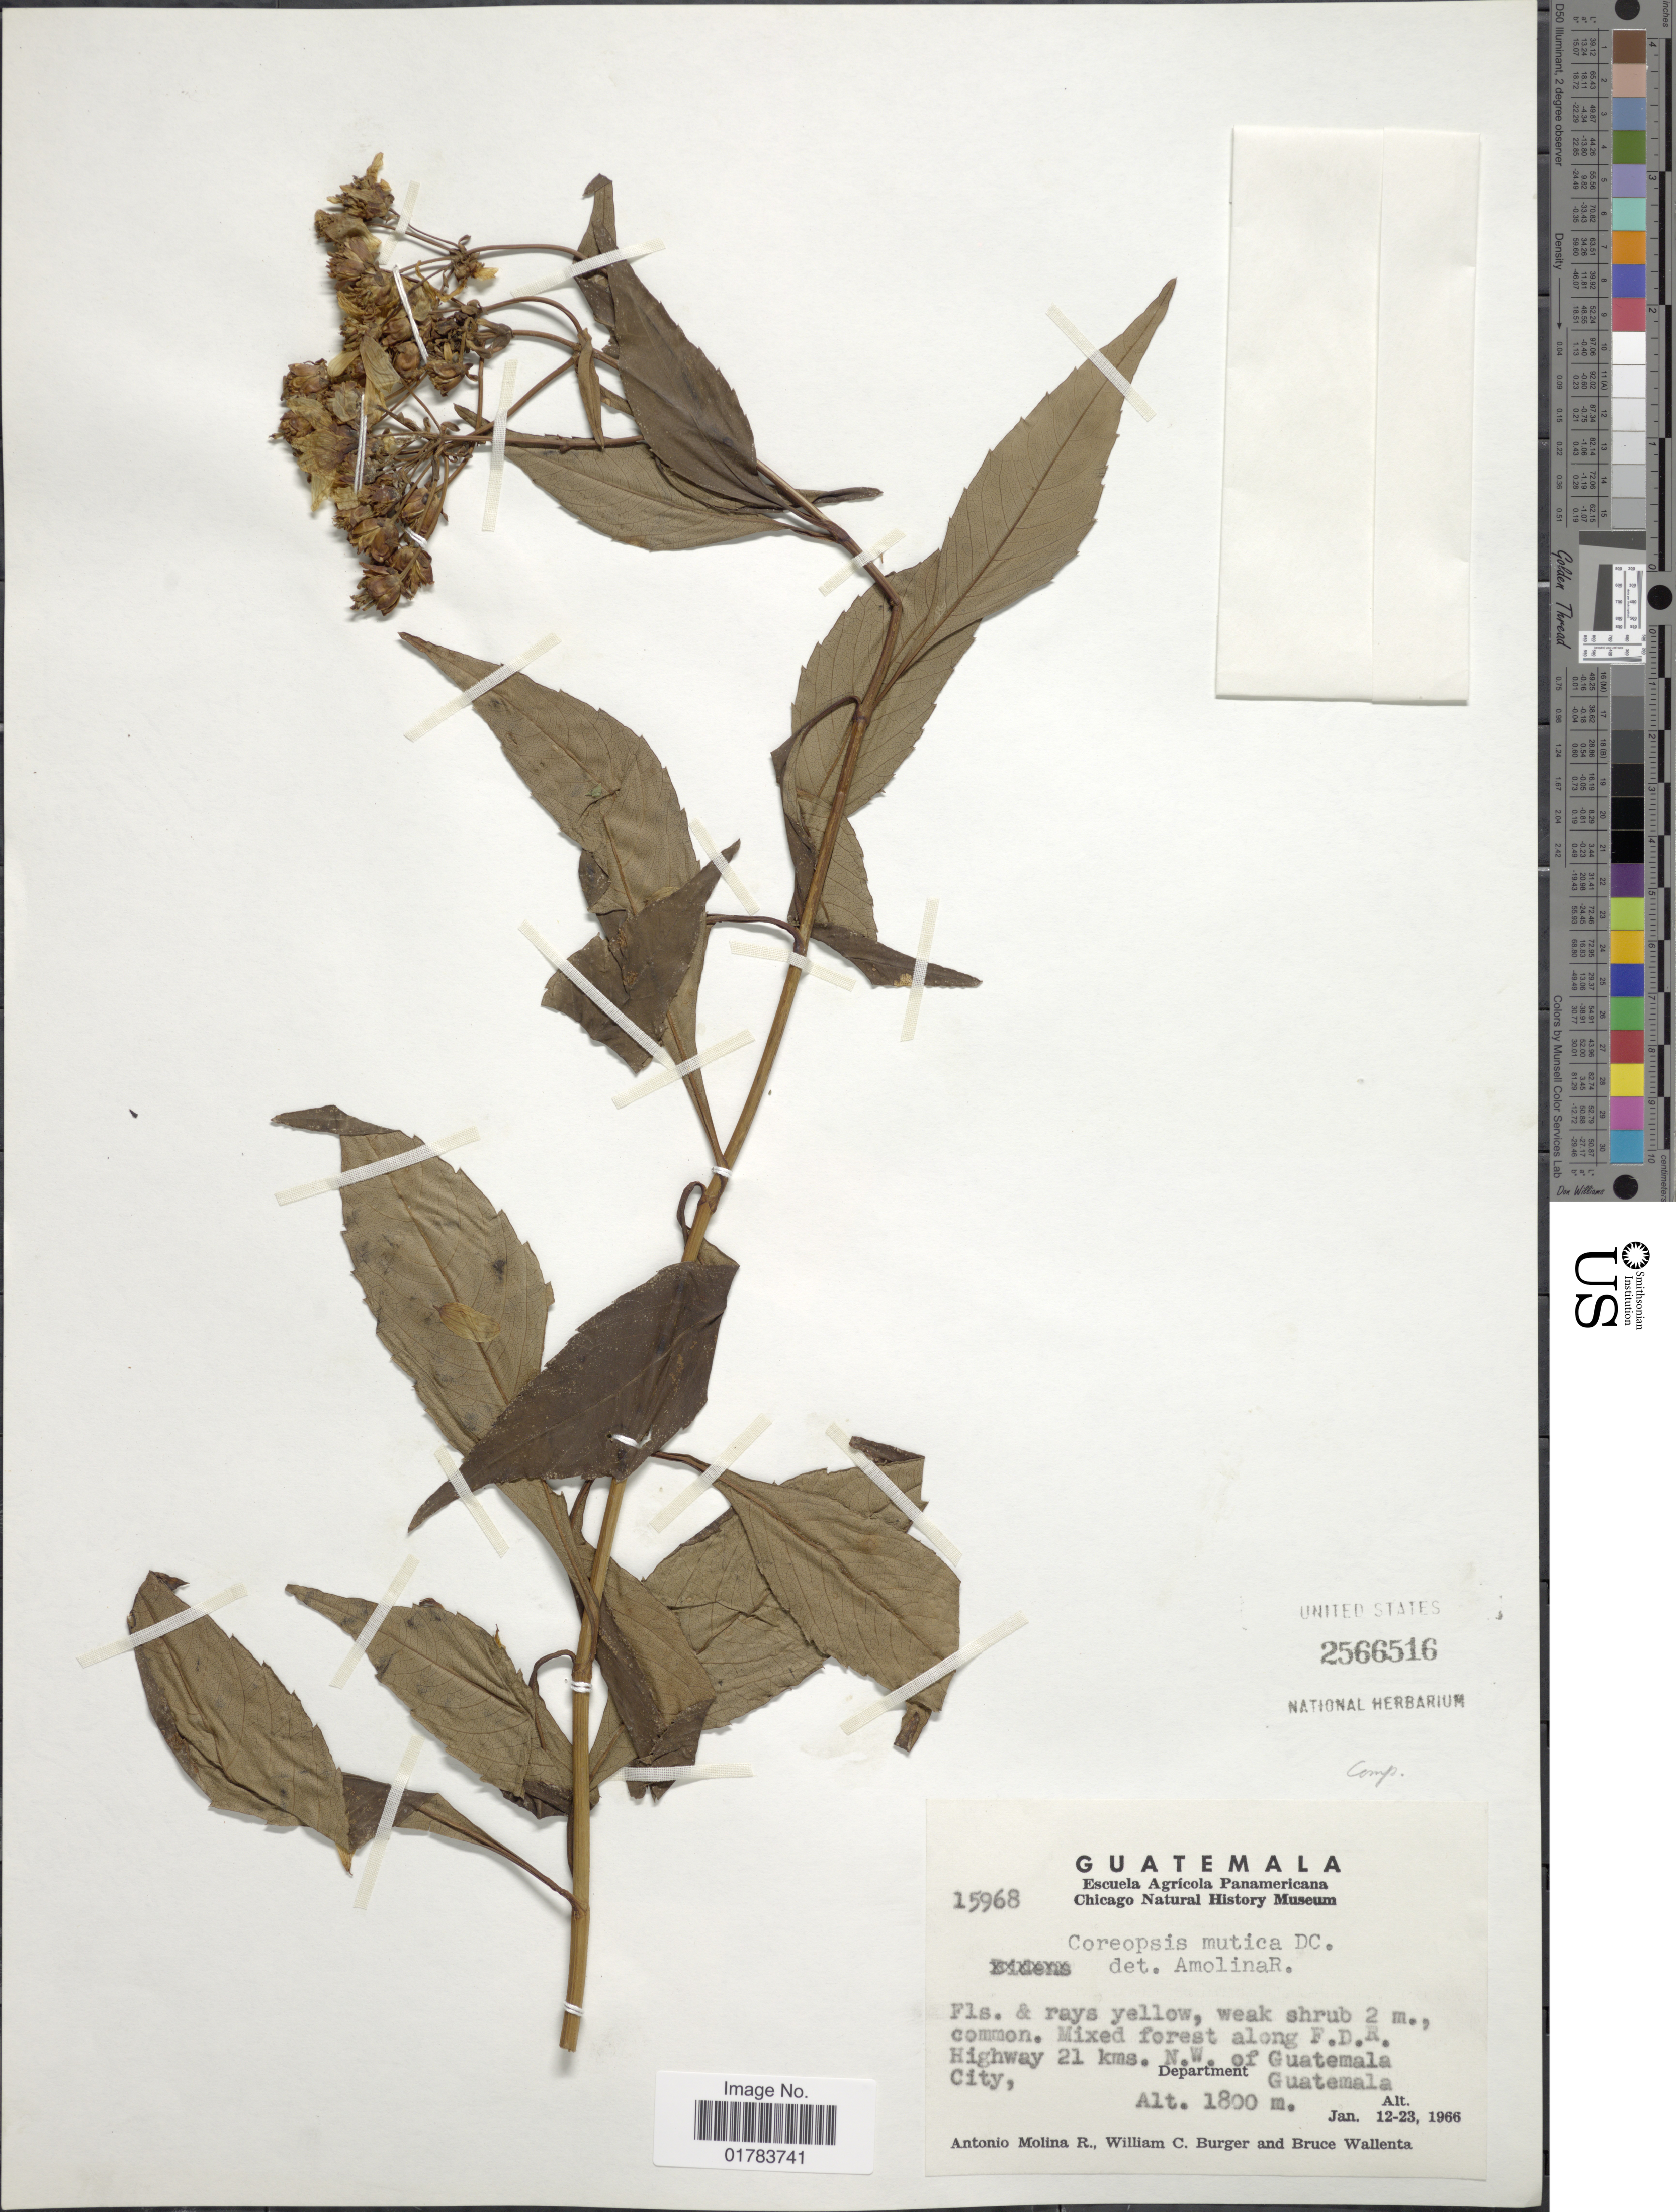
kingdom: Plantae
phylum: Tracheophyta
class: Magnoliopsida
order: Asterales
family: Asteraceae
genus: Coreopsis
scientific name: Coreopsis mutica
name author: DC.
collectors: A. Molina R., W. Burger & B. Wallenta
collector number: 15968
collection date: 1966-01-12/1966-01-23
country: Guatemala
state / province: Guatemala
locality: Mixed forest along F.D.R. Highway 21 kms. N.W. Guatemala City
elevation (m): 1800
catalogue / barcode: US 2566516